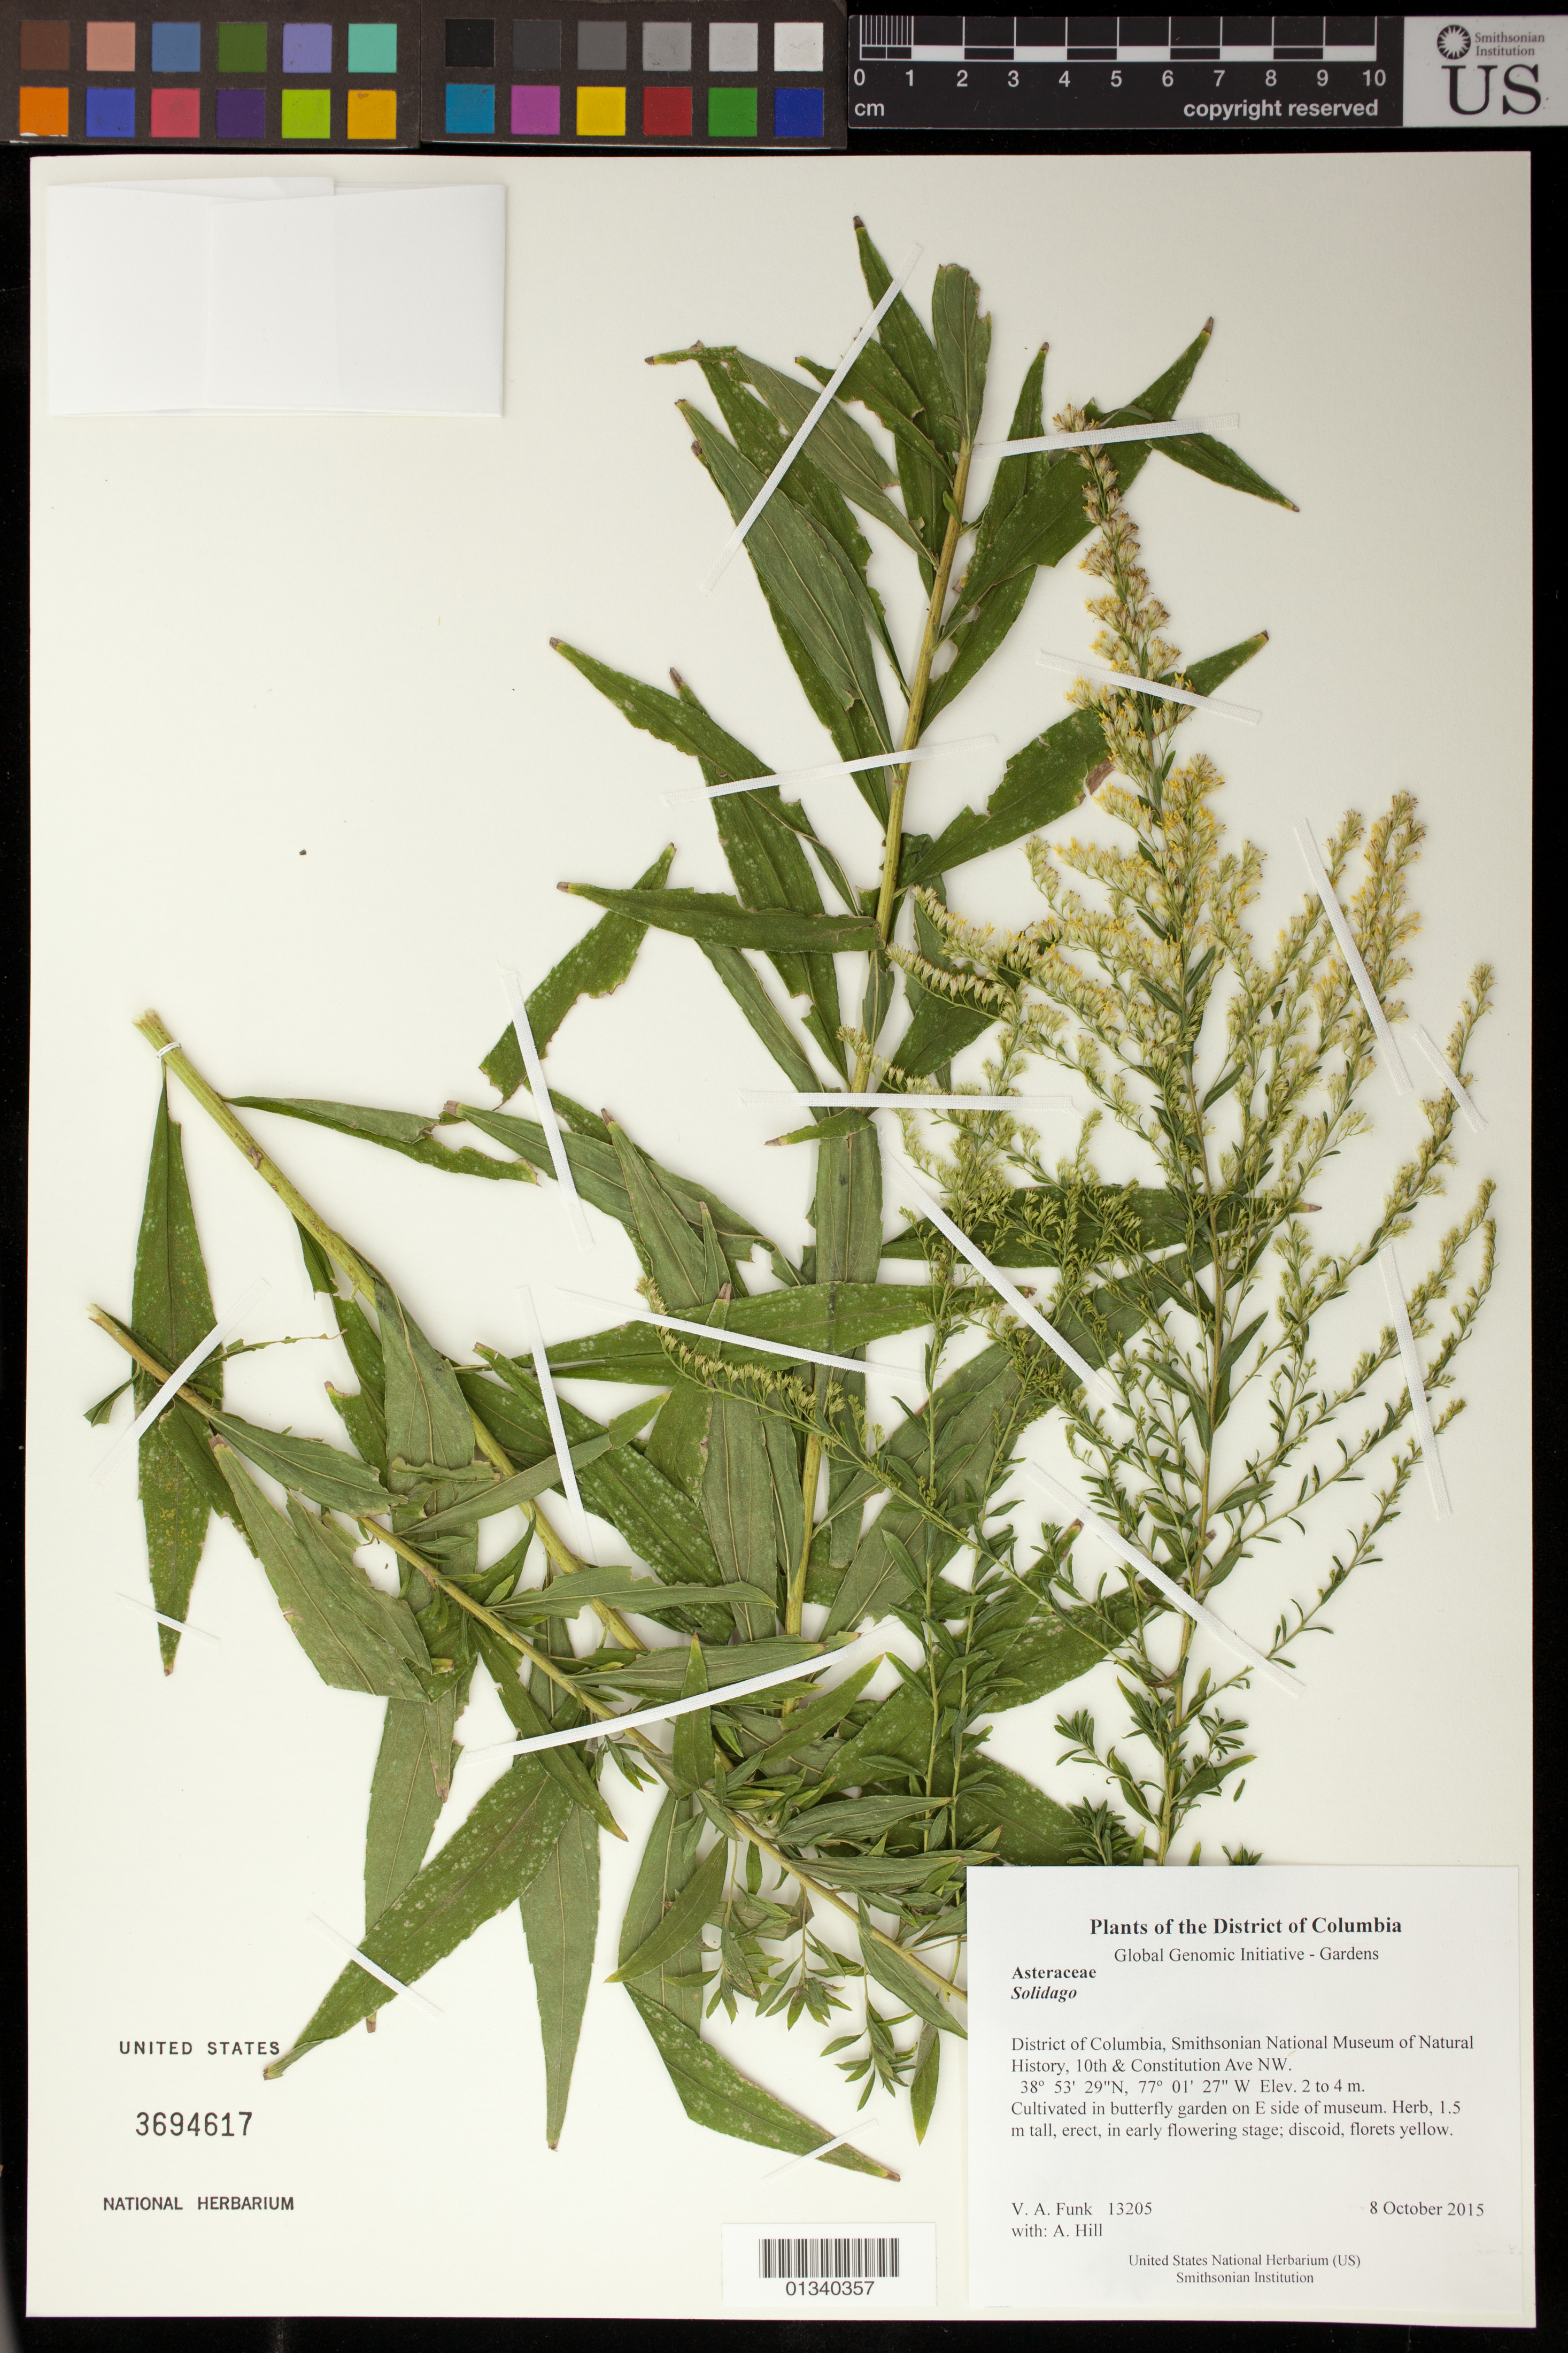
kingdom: Plantae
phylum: Tracheophyta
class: Magnoliopsida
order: Asterales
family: Asteraceae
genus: Solidago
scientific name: Solidago sp.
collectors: A. Hill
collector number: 13205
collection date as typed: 8 October 2015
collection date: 2015-10-08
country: United States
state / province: District of Columbia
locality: Smithsonian National Museum of Natural History, 10th & Constitution Ave NW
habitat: Cultivated in butterfly garden on E side of museum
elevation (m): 2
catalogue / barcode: US 3694617